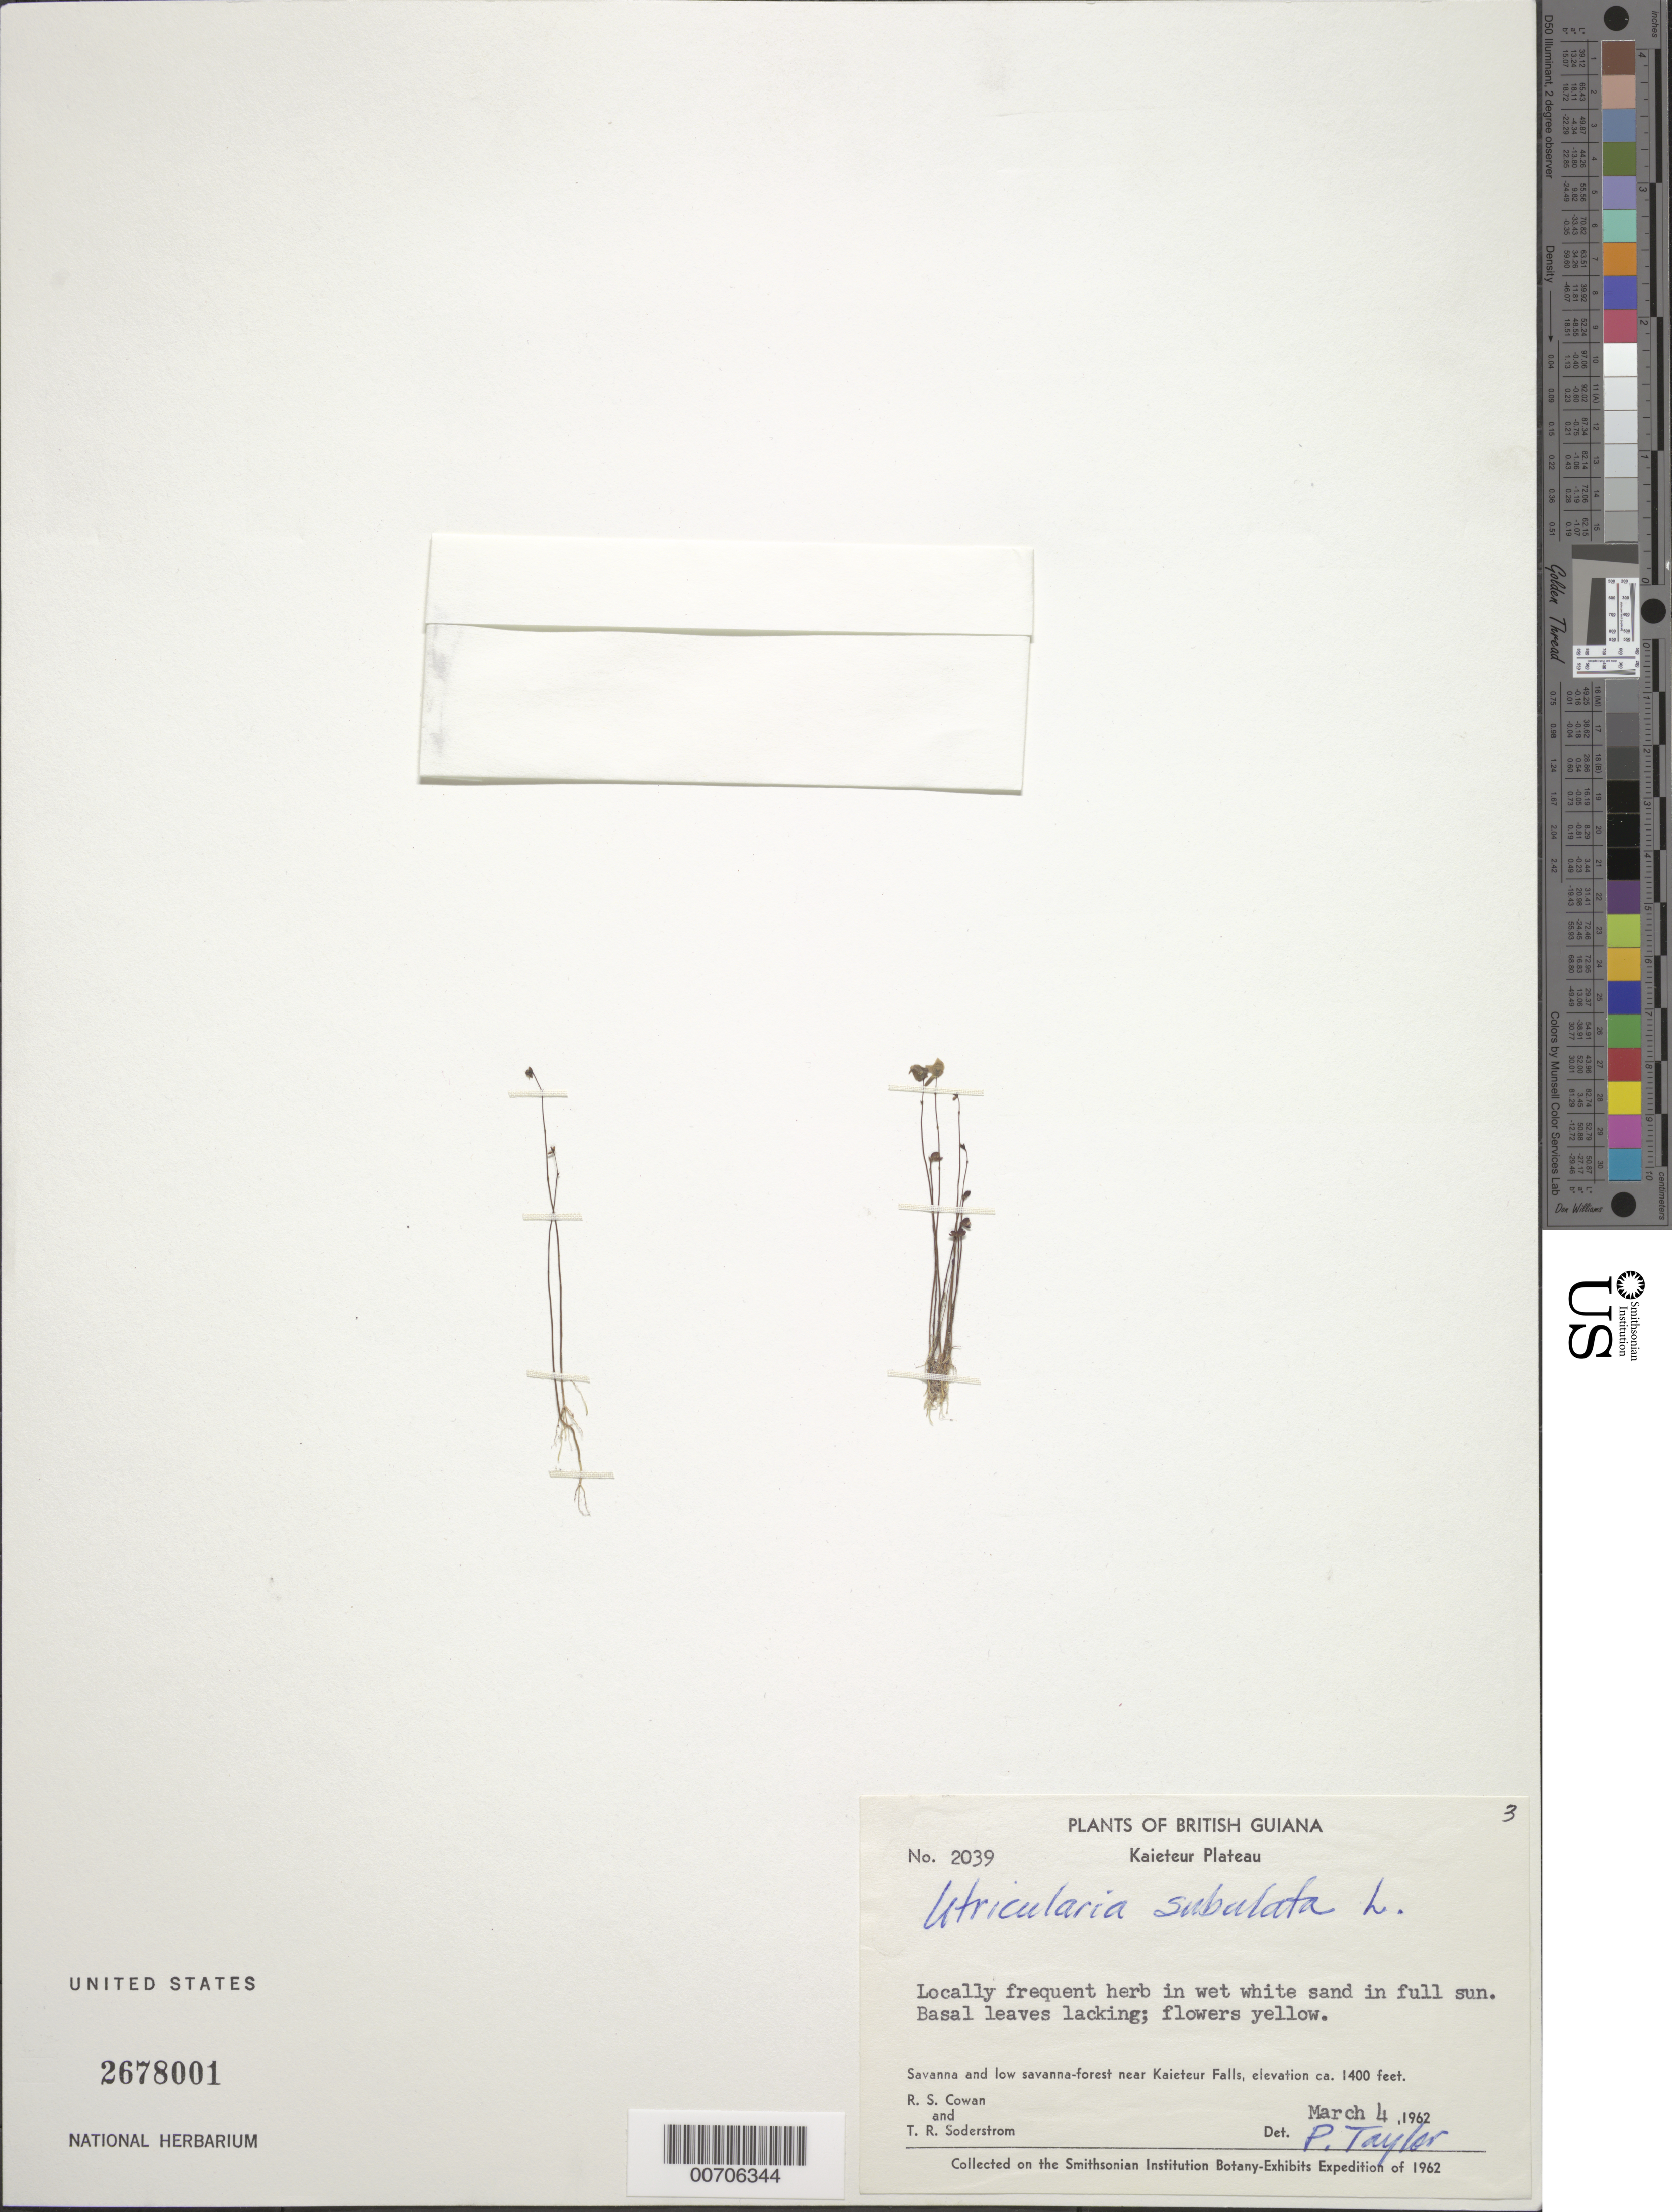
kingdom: Plantae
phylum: Tracheophyta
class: Magnoliopsida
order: Lamiales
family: Lentibulariaceae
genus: Utricularia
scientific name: Utricularia subulata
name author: L.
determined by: Taylor, P.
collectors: R. S. Cowan & T. R. Soderstrom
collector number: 2039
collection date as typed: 4-Mar-62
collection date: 1962-03-04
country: Guyana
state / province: Potaro-Siparuni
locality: Kaieteur Falls, savanna near falls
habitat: Savanna, low savanna forest; in wet sandy soil; in wet white sand in full sun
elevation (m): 427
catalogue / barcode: US 2678001